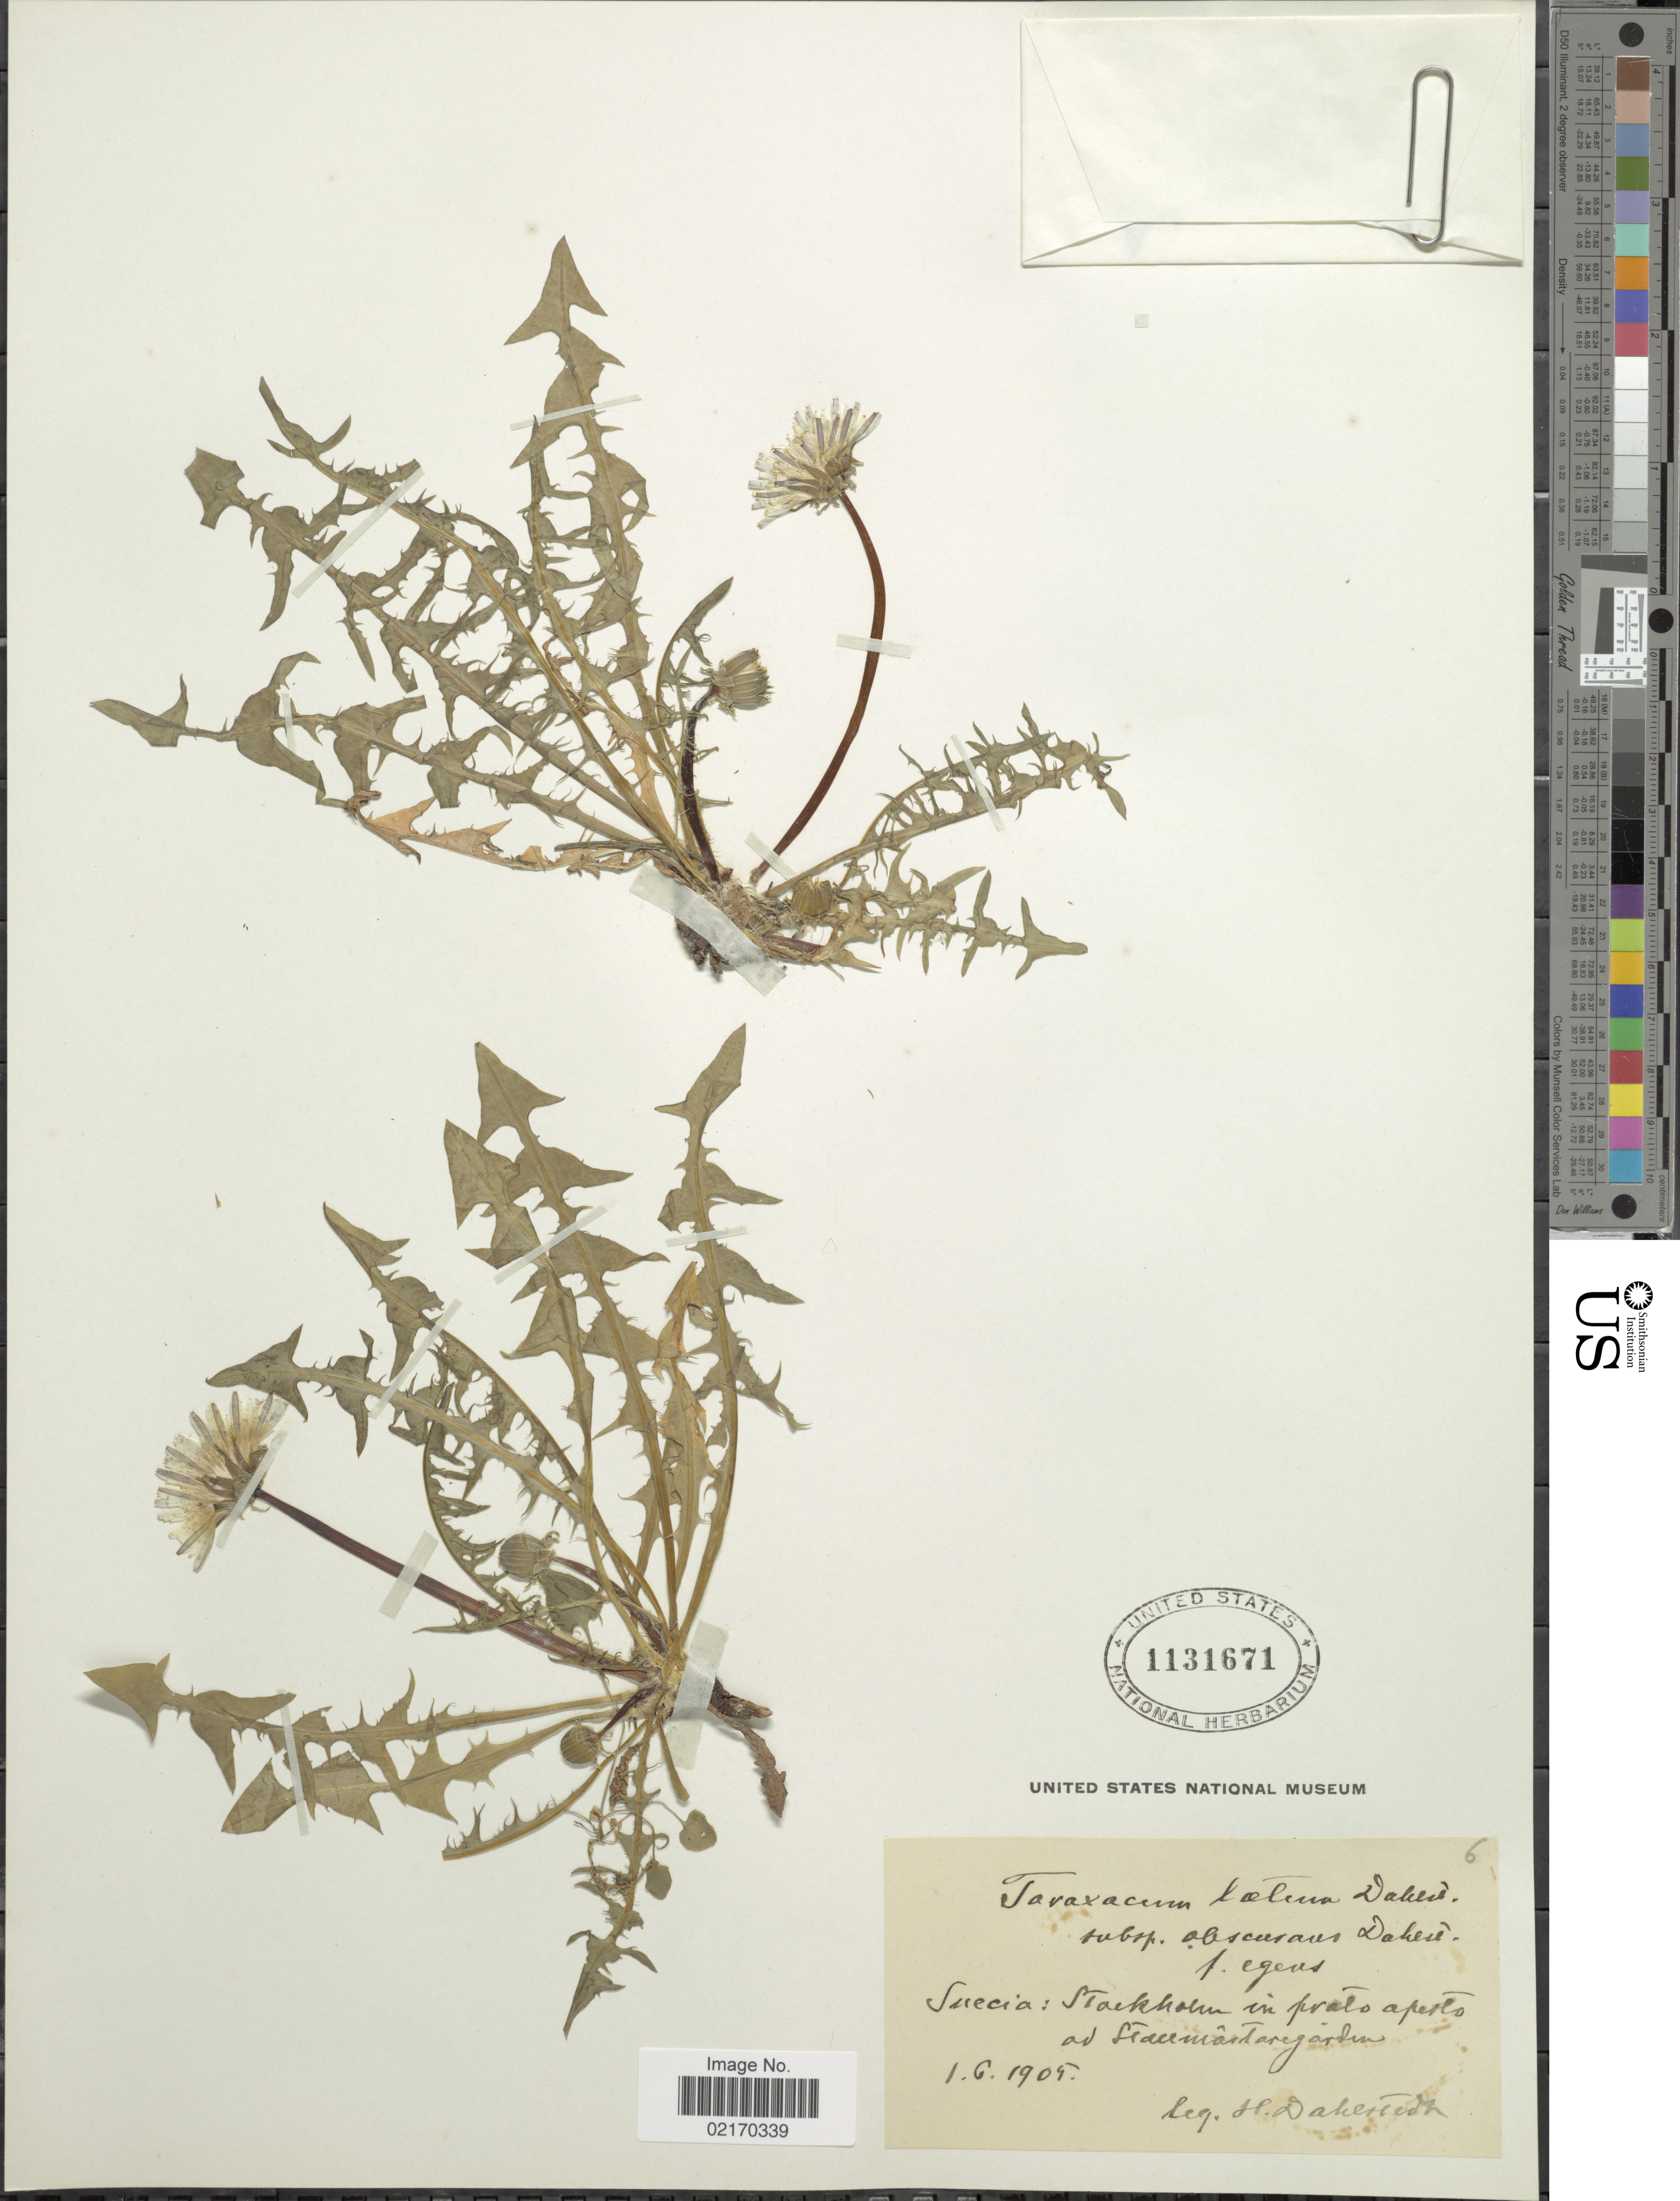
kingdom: Plantae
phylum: Tracheophyta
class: Magnoliopsida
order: Asterales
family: Asteraceae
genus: Taraxacum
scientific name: Taraxacum limbatum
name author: Dahlst.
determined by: Strong, Mark T., (BOT), Smithsonian Institution - National Museum of Natural History (UNITED STATES)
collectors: H. G. Dahlstedt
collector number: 6?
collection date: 1905-06-01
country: Sweden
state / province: Stockholm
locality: Suecica: Stockholm, ad Stacemartare garden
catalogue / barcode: US 1131671